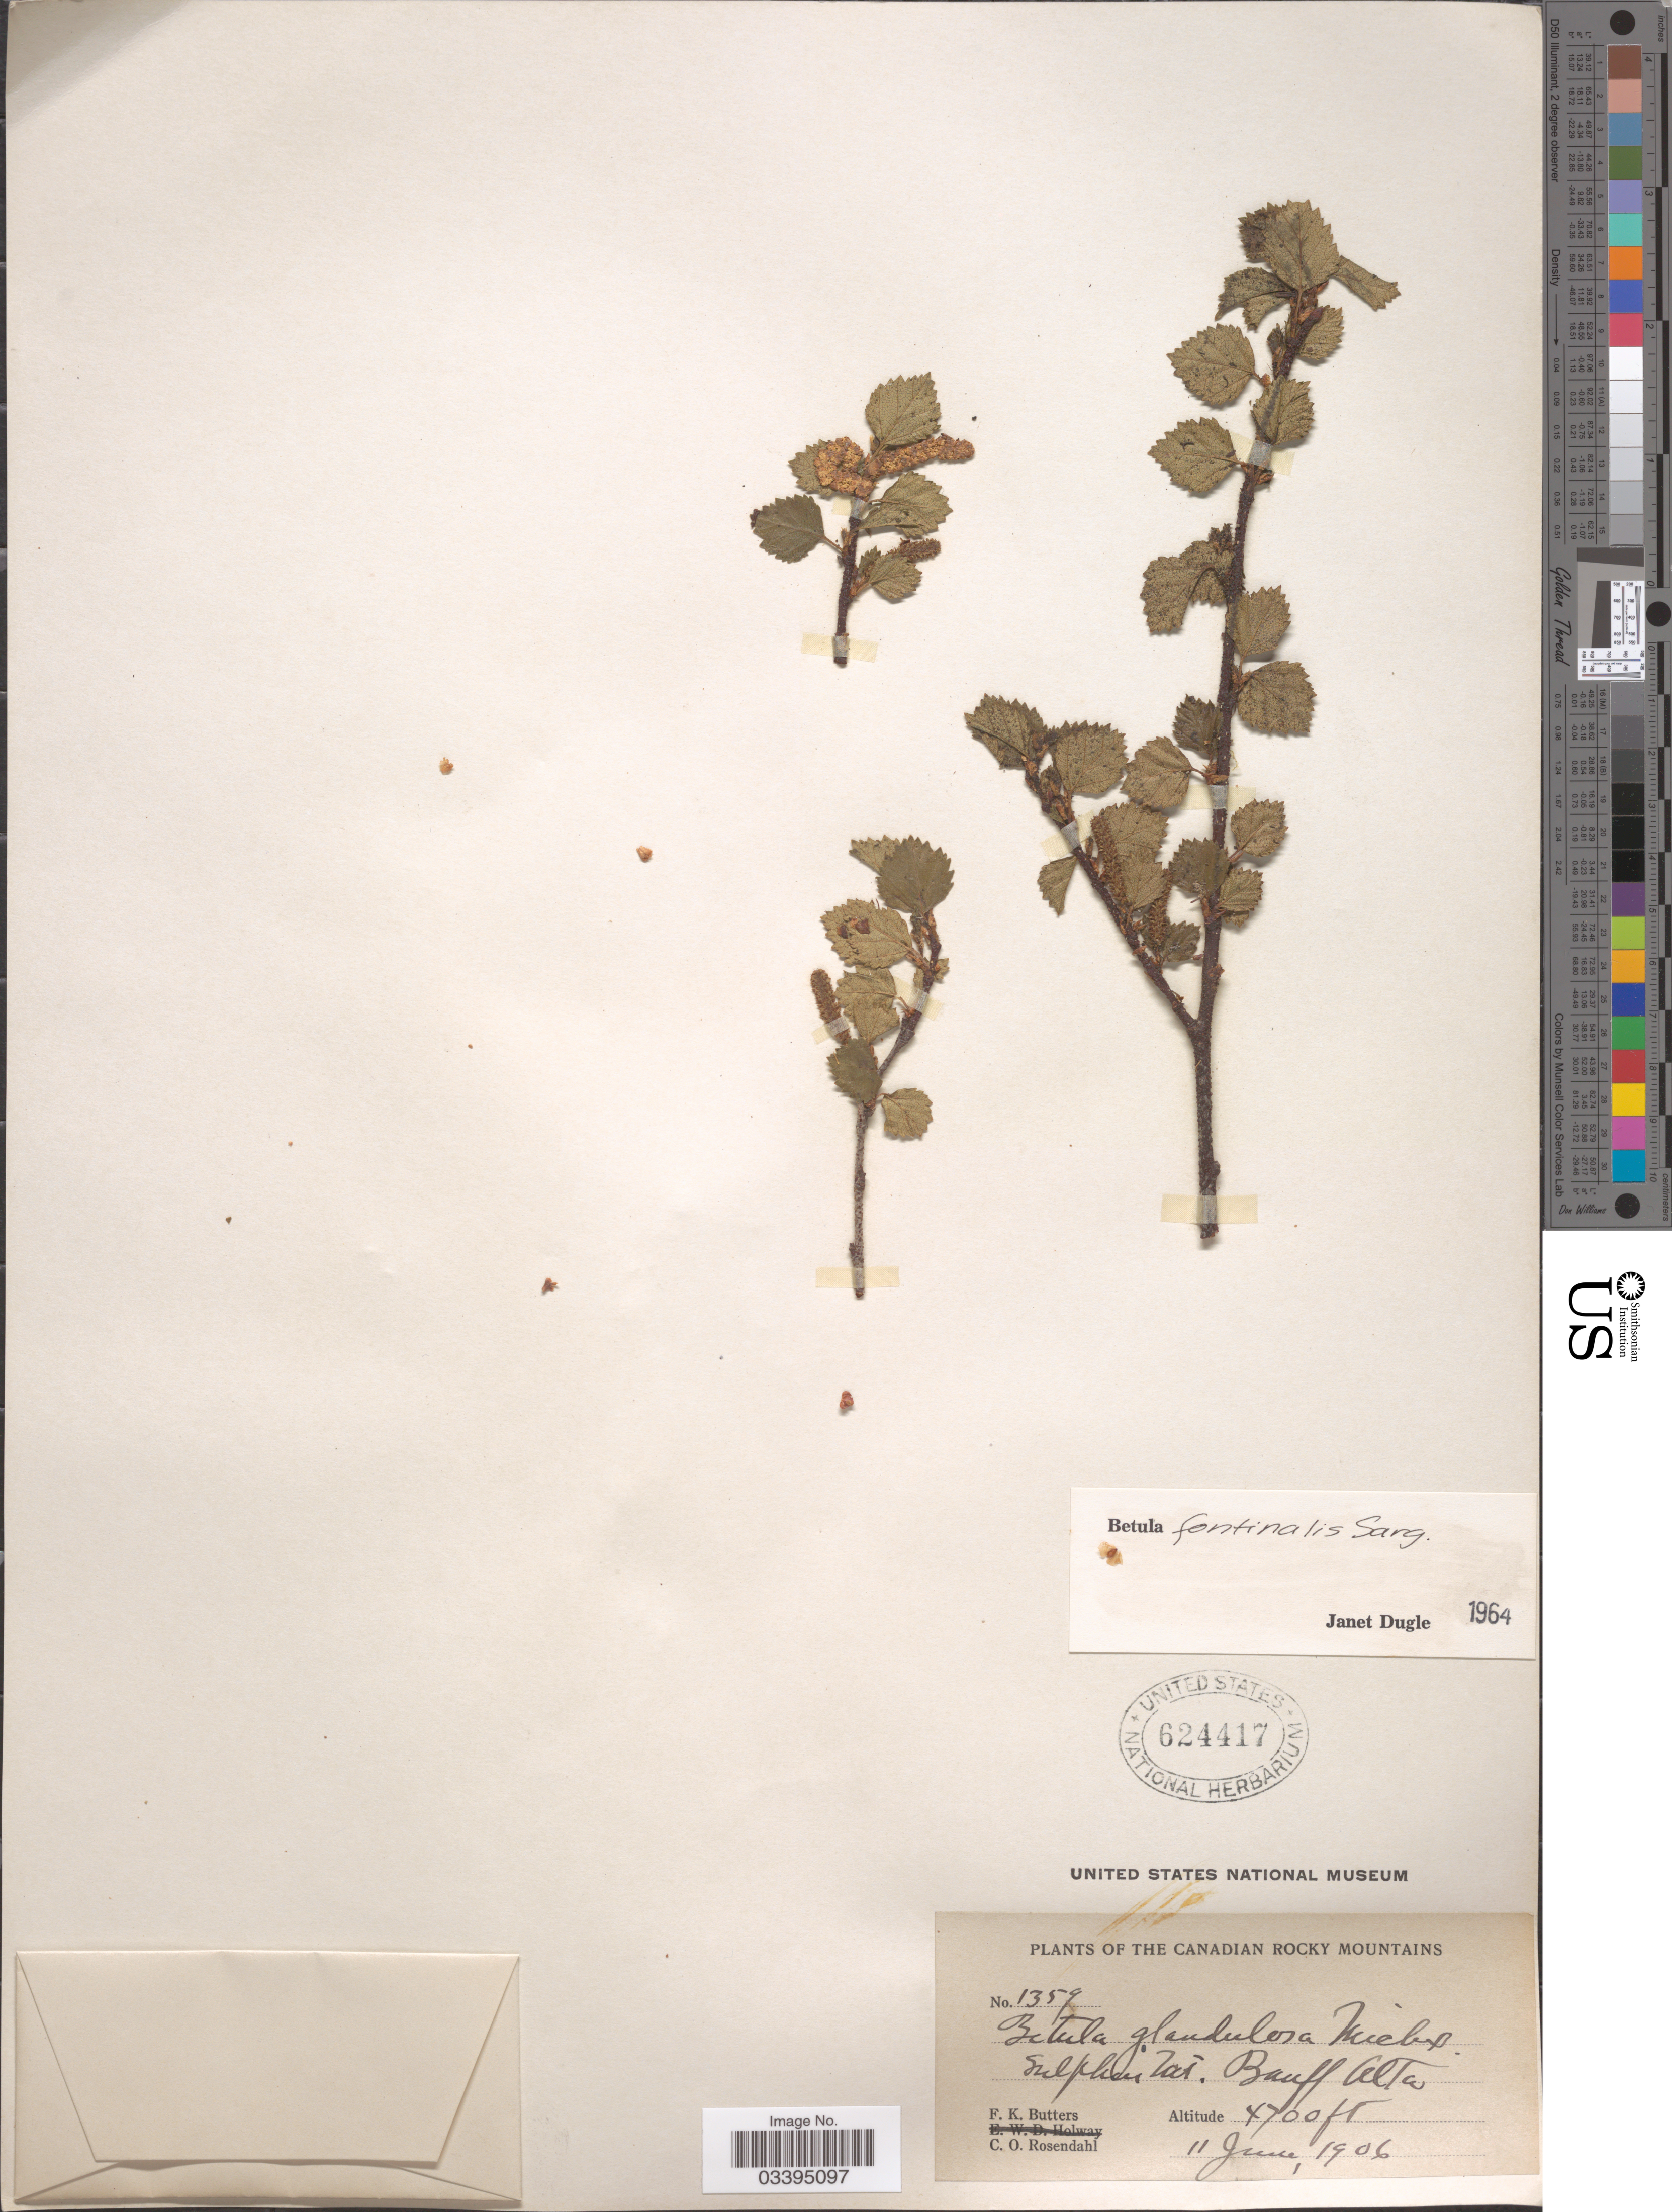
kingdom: Plantae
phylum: Tracheophyta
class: Magnoliopsida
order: Fagales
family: Betulaceae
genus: Betula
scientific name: Betula fontinalis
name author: Sarg.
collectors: F. K. Butters & C. O. Rosendahl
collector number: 1359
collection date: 1906-06-11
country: Canada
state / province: Alberta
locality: Canadian Rocky Mountains. Sulphur Mt. Banff Alta.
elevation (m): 1433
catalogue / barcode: US 624417